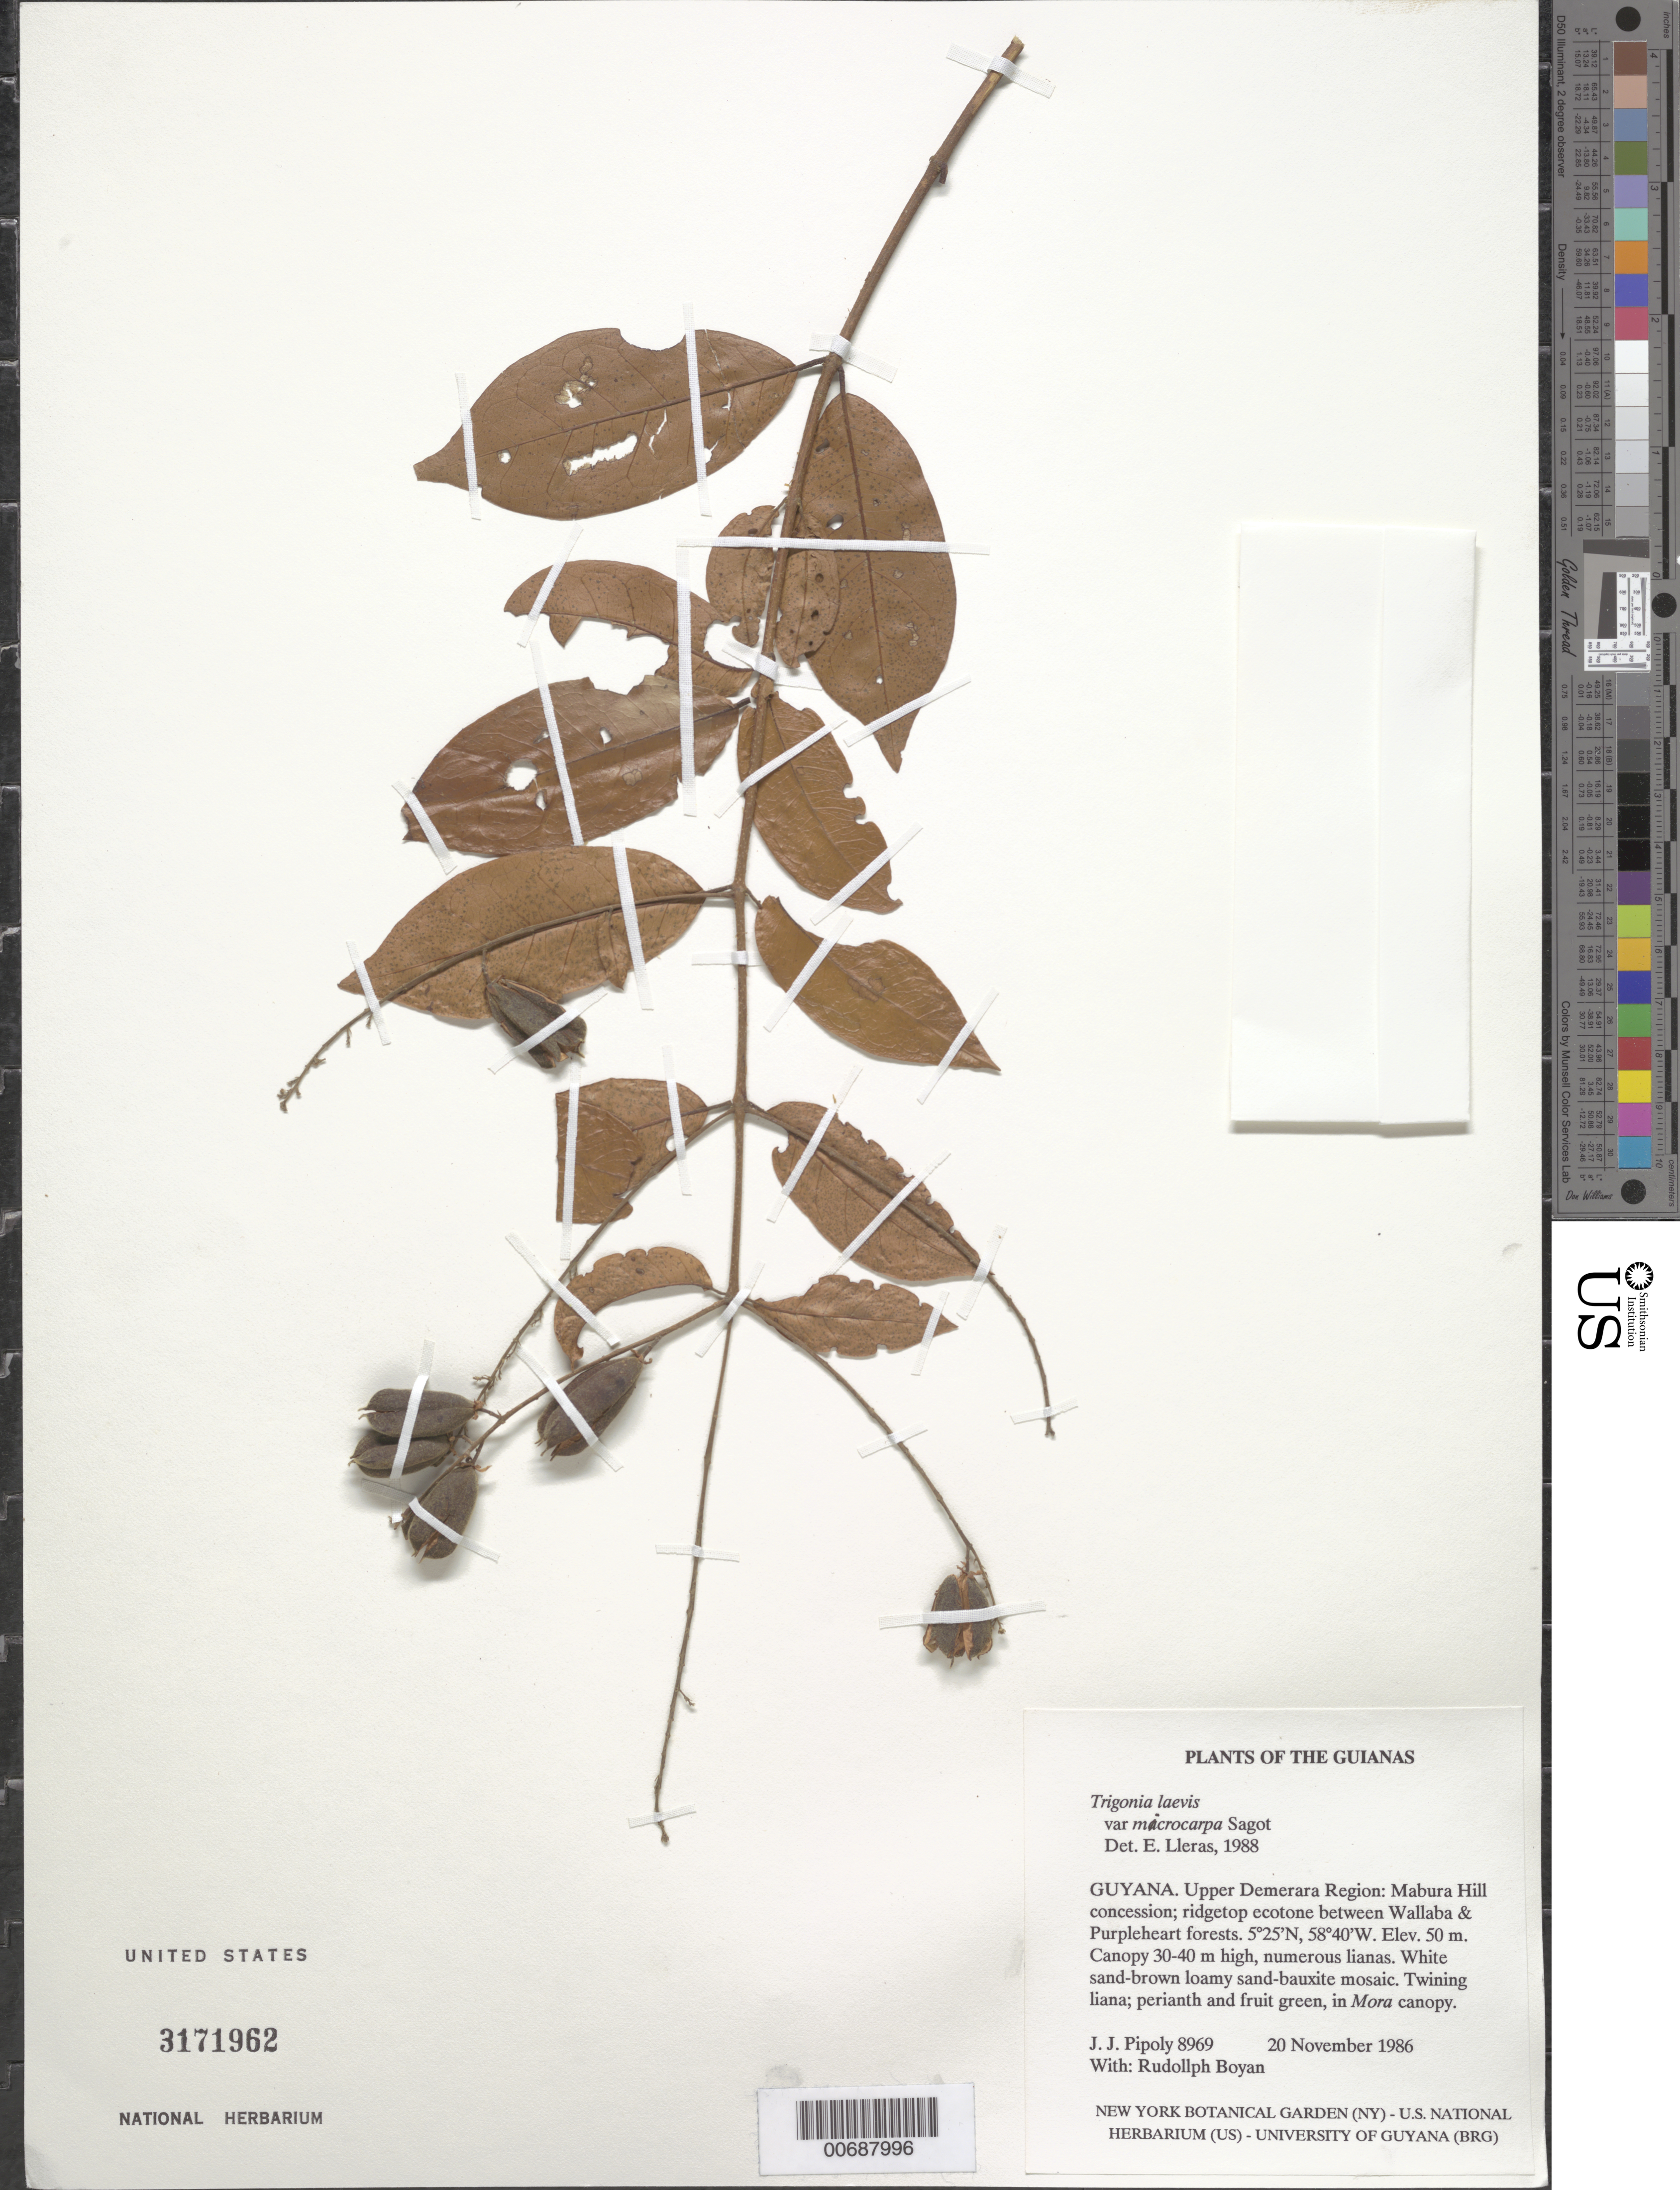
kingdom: Plantae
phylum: Tracheophyta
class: Magnoliopsida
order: Malpighiales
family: Trigoniaceae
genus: Trigonia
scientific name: Trigonia laevis var. microcarpa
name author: (Sagot ex Warm.) Sagot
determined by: Lleras, E.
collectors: J. J. Pipoly & R. Boyan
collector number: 8969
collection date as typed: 20 November 1986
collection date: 1986-11-20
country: Guyana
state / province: U. Demerara-Berbice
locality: Mabura Hill Timber Concession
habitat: Ridgetop ecotone between Kakaralli- Wallaba & Purpleheart- Morabukea forest. White sand, brown loamy sand-bauxite mosaic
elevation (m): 50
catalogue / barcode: US 3171962